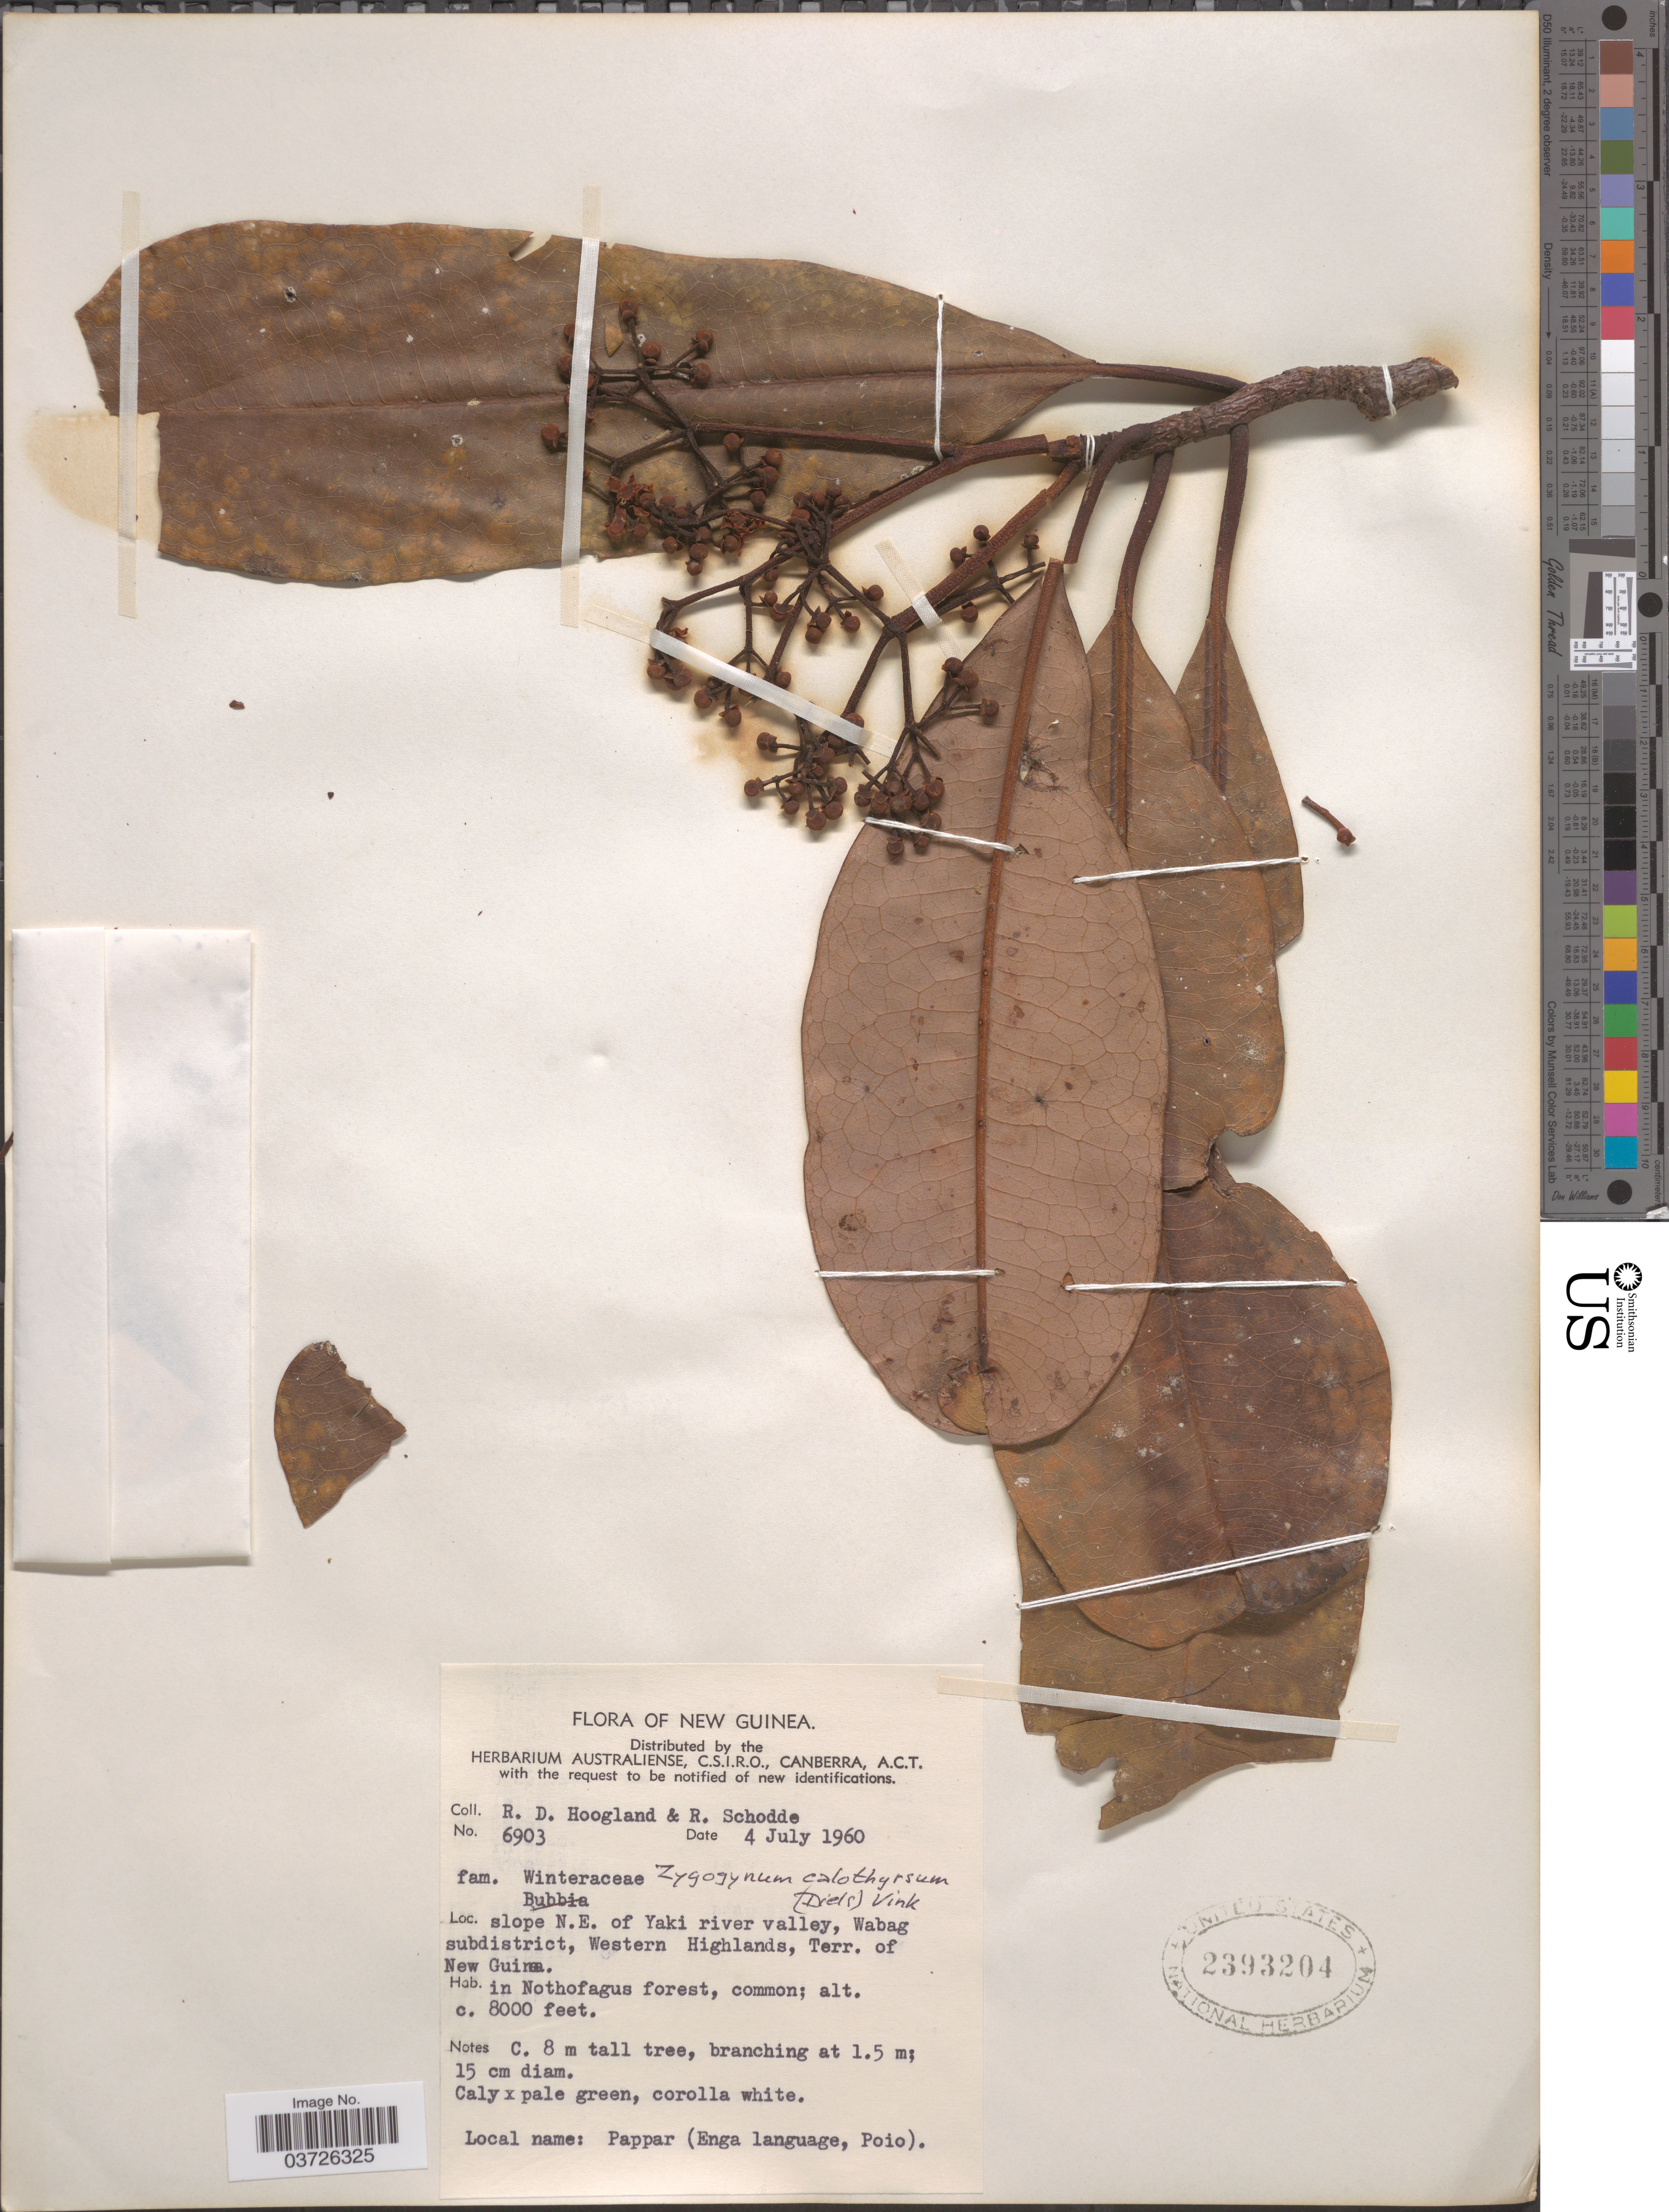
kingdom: Plantae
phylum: Tracheophyta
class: Magnoliopsida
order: Canellales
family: Winteraceae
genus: Zygogynum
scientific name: Zygogynum calothyrsum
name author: (Diels) Vink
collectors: R. D. Hoogland & R. Schodde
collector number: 6903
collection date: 1960-07-04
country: Papua New Guinea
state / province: Western Highlands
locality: New Guinea. Slope N. E. of Yaki river valley, Wabag subdistrict, Terr. of New Guinea.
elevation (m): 244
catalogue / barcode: US 2393204